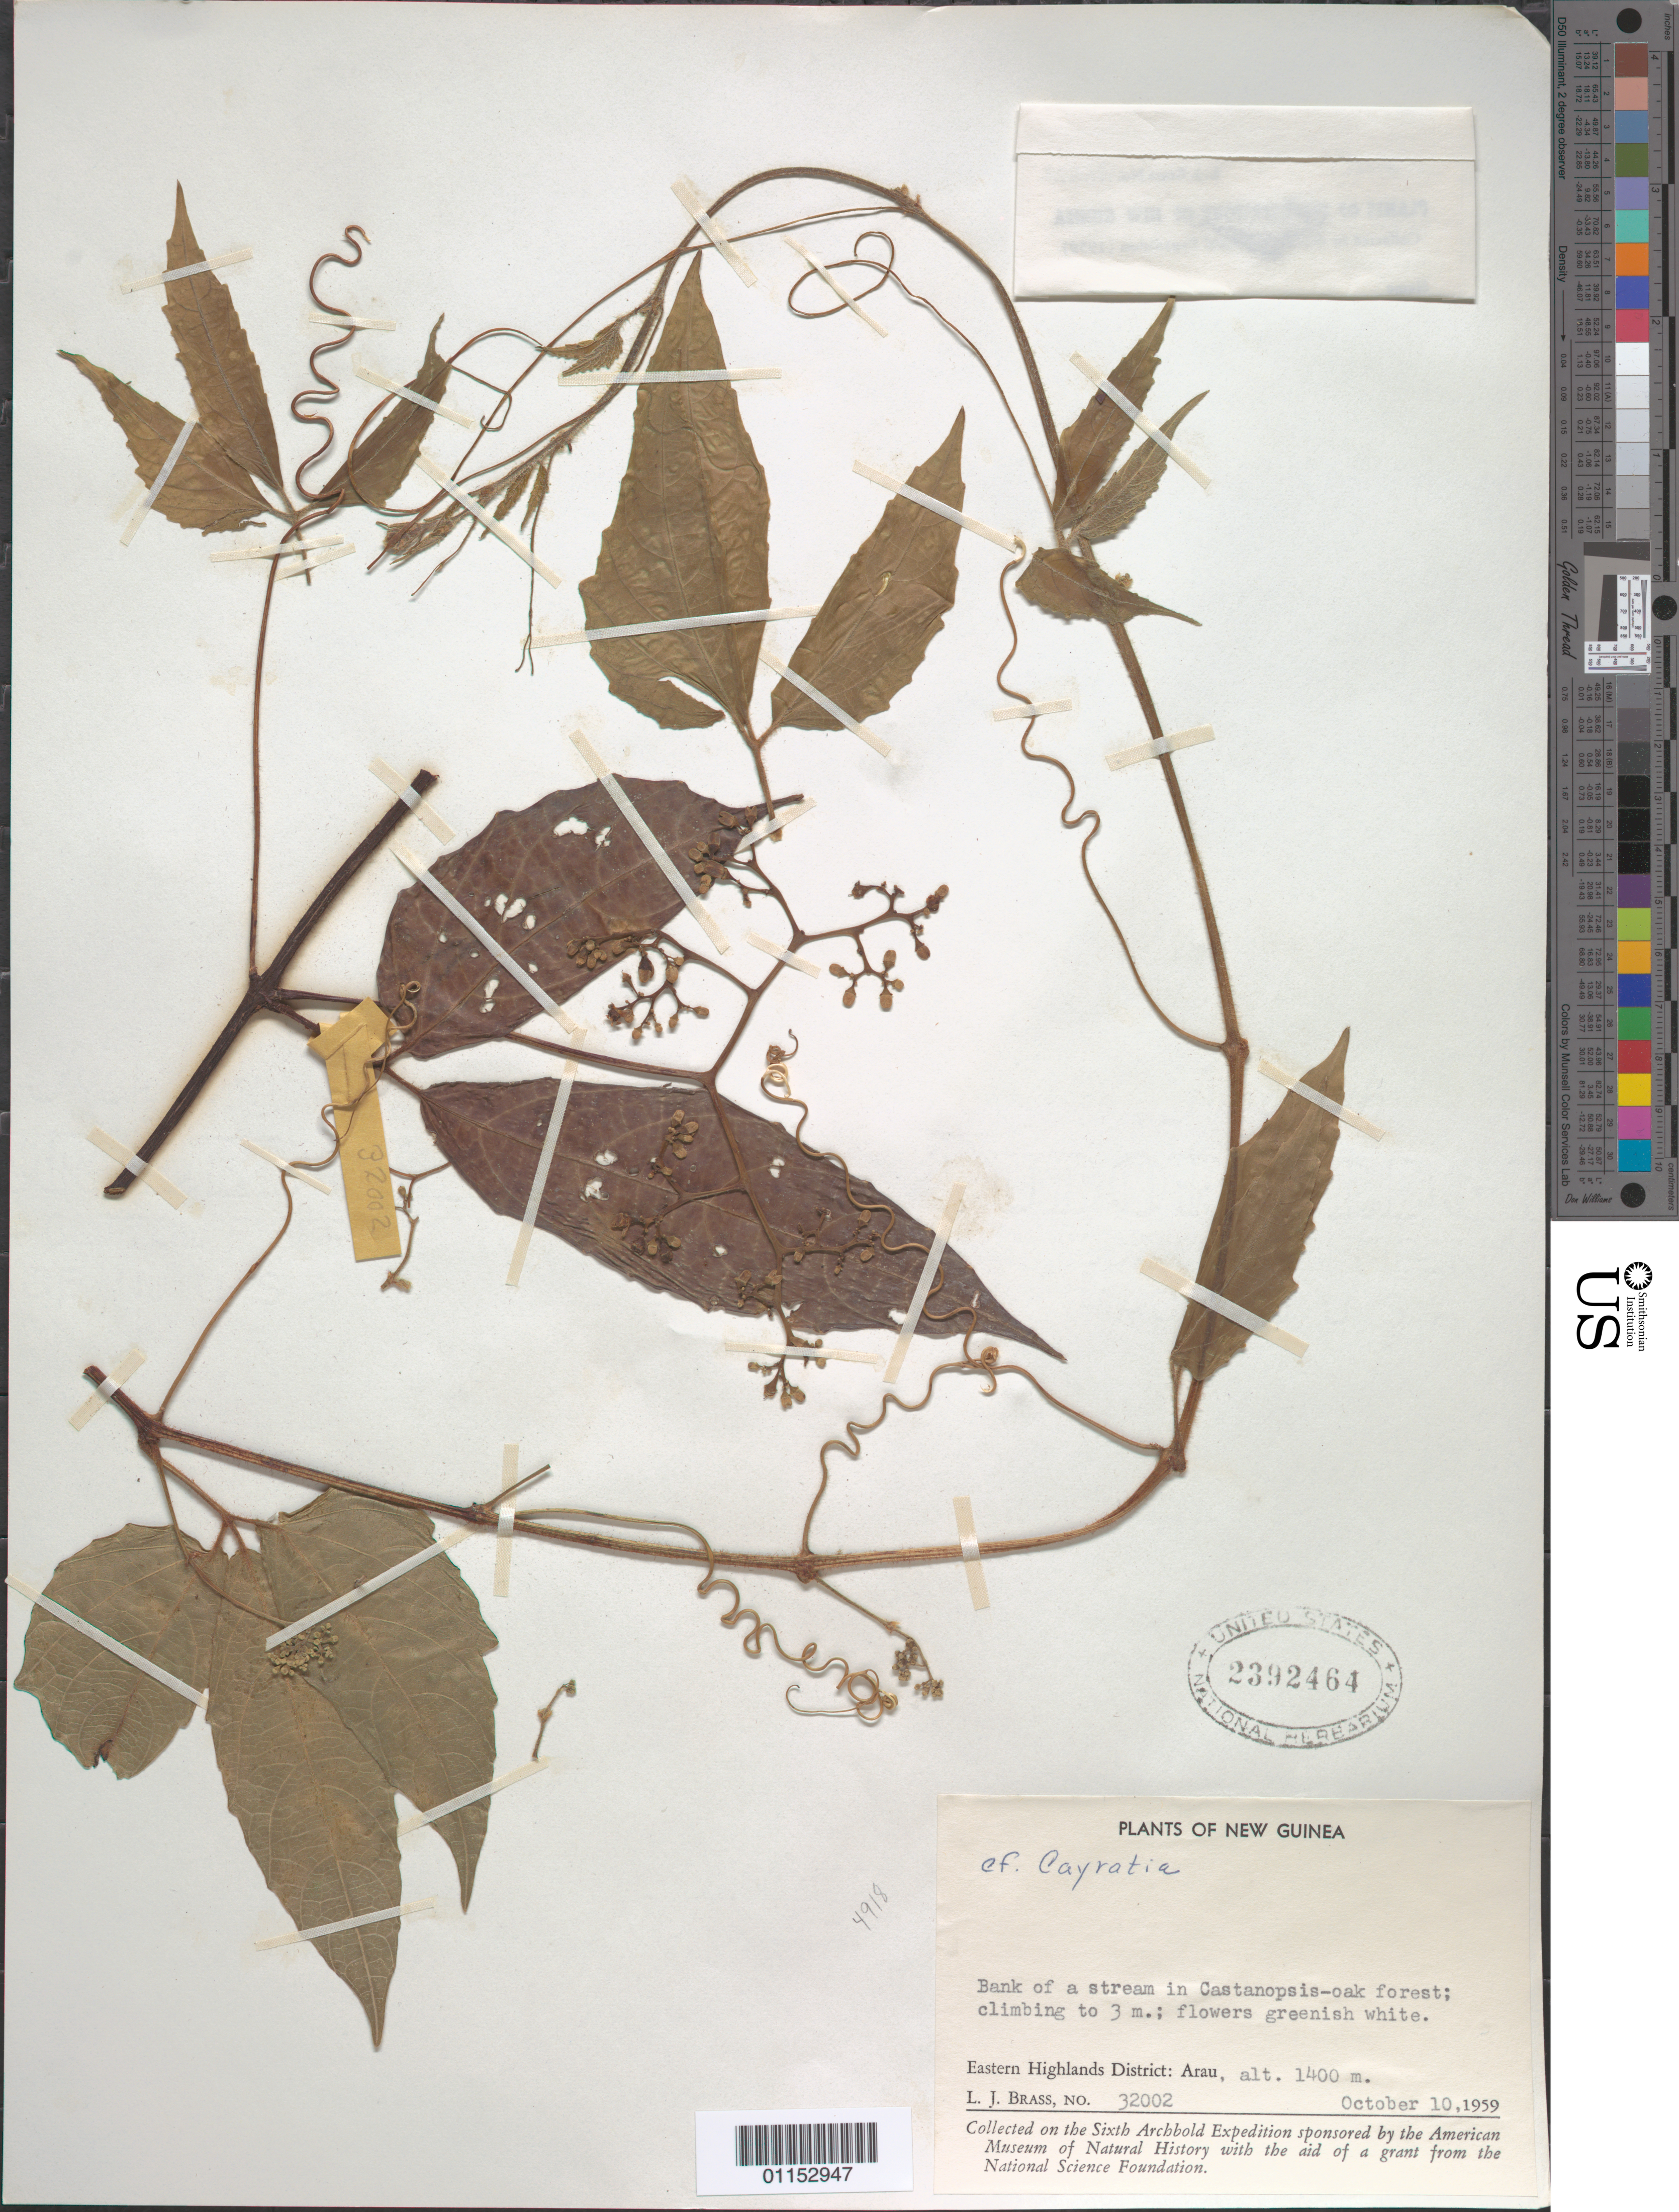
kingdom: Plantae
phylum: Tracheophyta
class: Magnoliopsida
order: Vitales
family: Vitaceae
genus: Cayratia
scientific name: Cayratia sp.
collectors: L. J. Brass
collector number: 32002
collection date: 1959-10-10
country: Papua New Guinea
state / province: Eastern Highlands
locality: Arau.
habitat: Bank of a stream in Castanopsis-oak forest, climbing.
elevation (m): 1400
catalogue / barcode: US 2392464